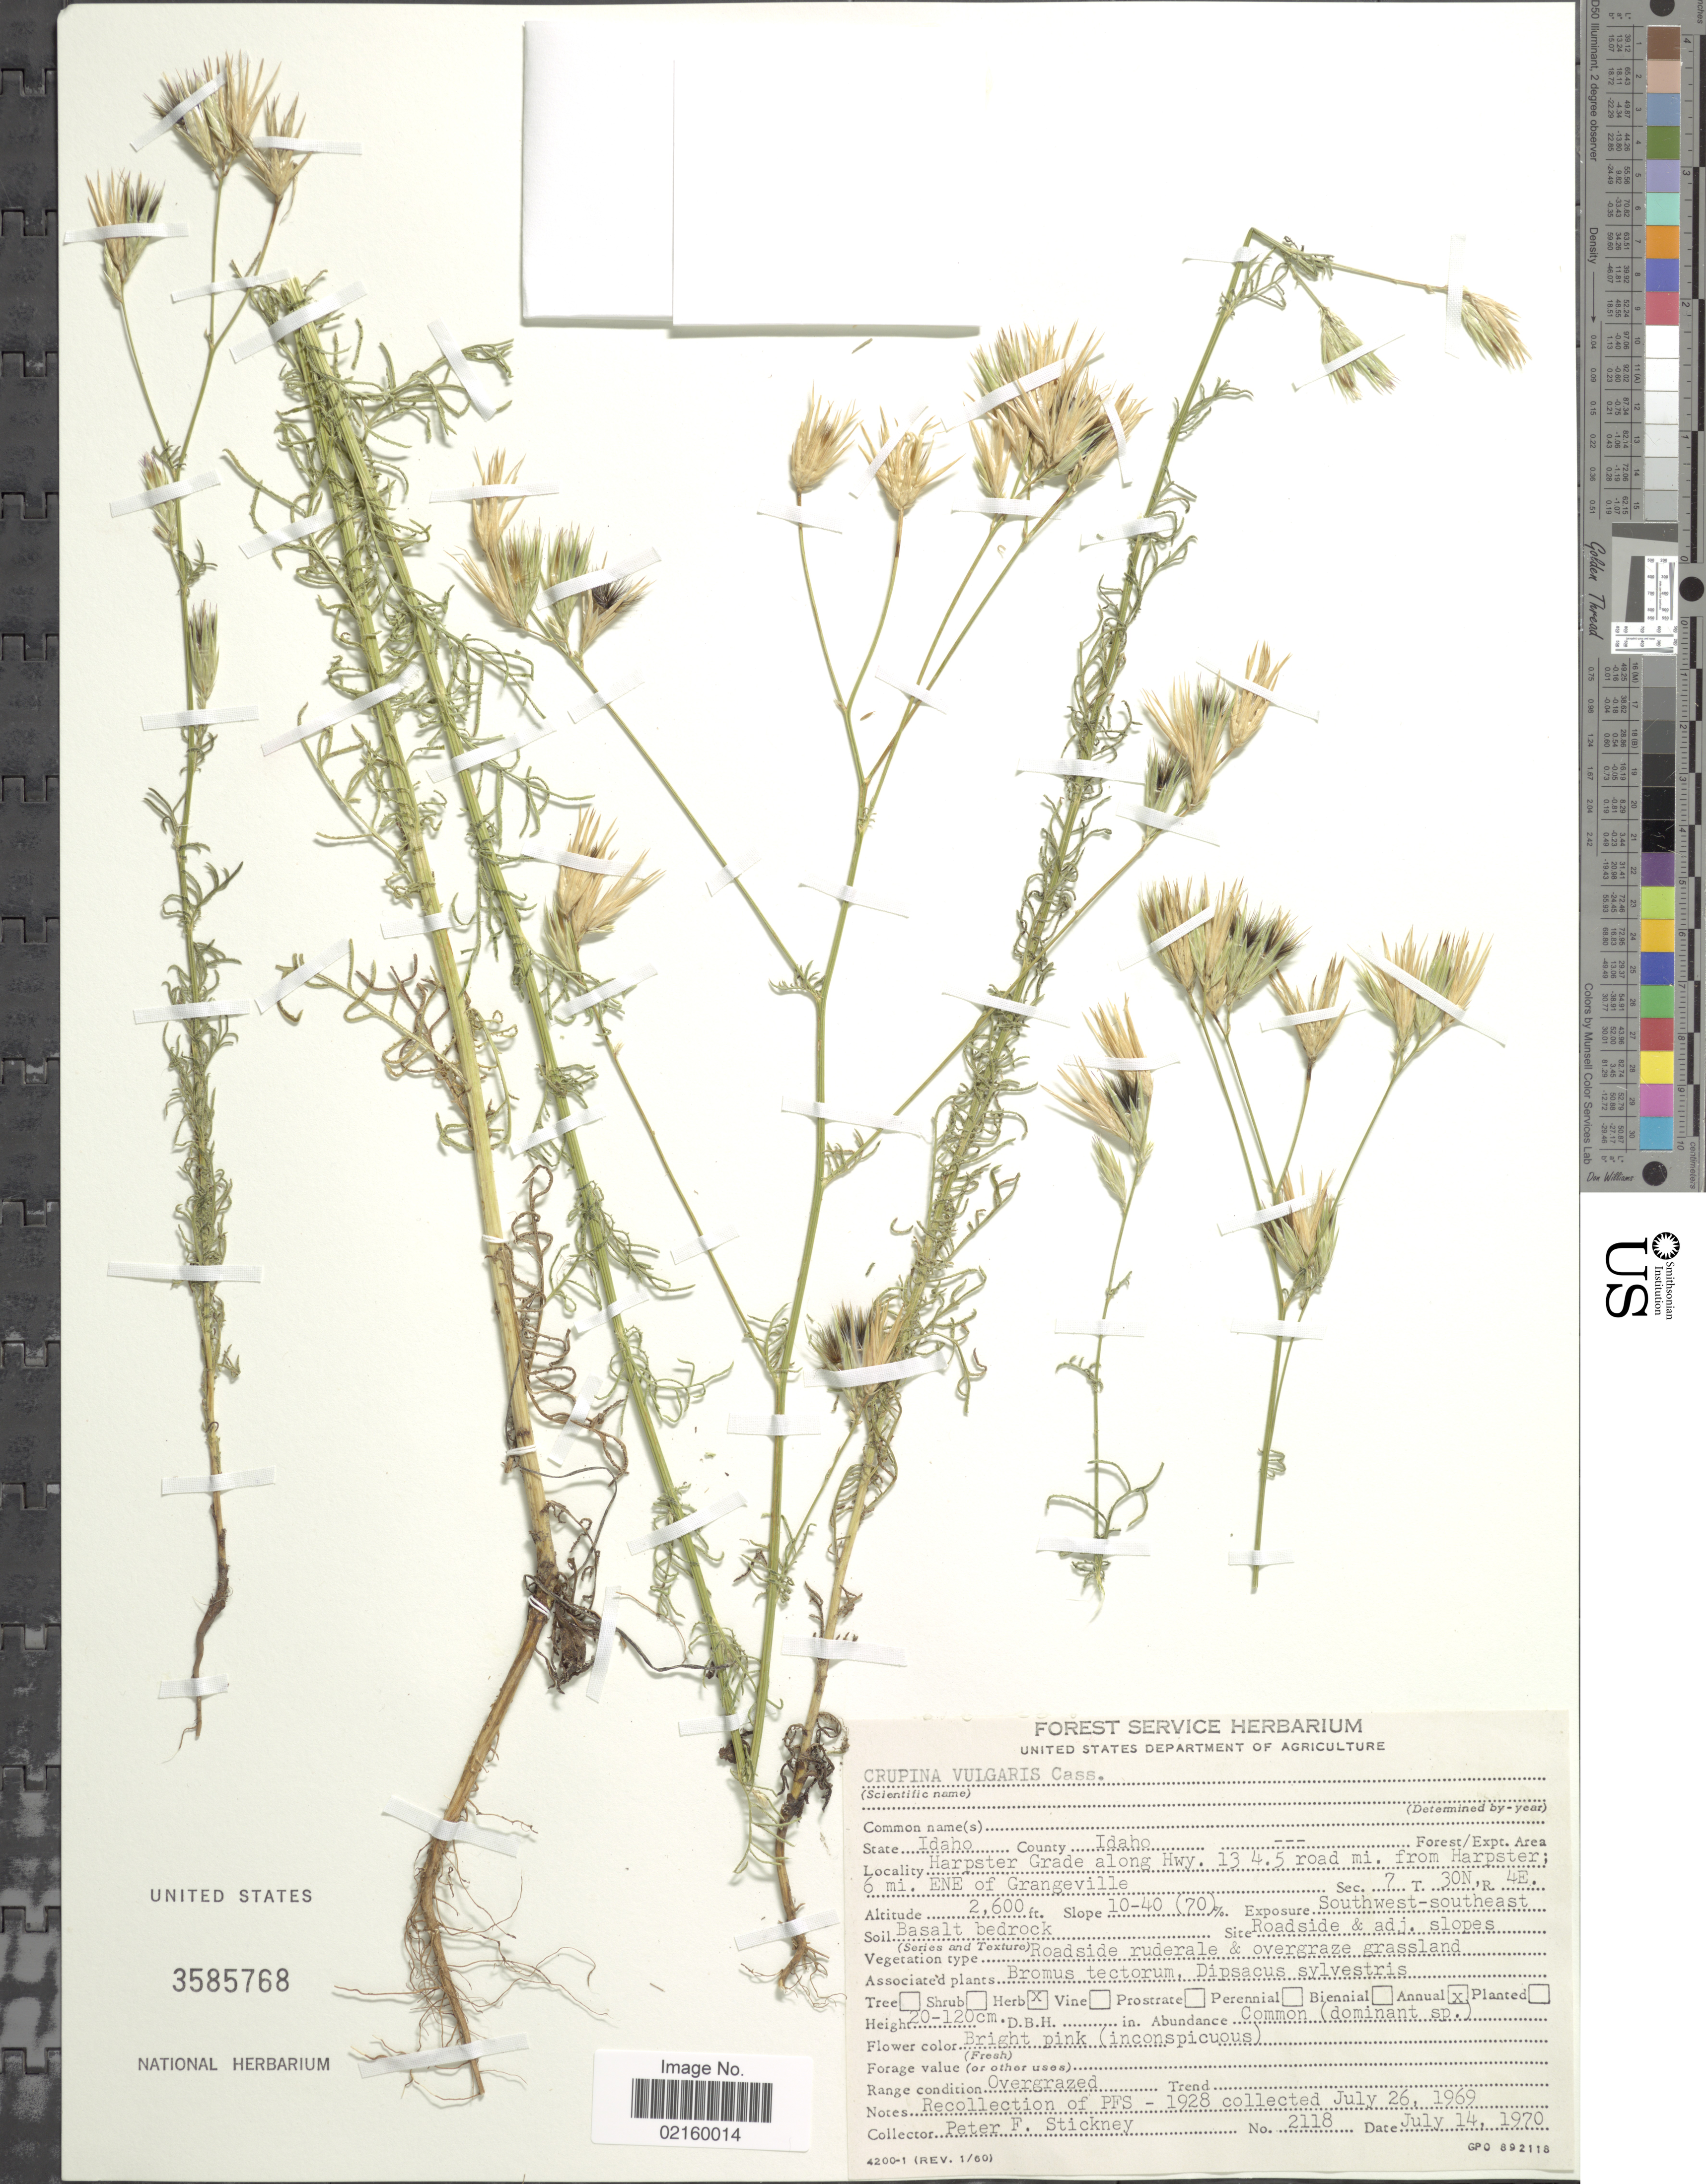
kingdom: Plantae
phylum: Tracheophyta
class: Magnoliopsida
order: Asterales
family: Asteraceae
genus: Crupina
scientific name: Crupina vulgaris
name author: Pers. ex Cass.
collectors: P. Stickney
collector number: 2118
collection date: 1970-07-14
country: United States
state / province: Idaho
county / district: Idaho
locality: Harpster Grade along Hwy. 134.5 road mi. from Harpster, 6 mi ENE of Grangeville, Sec 7, T30N, R4E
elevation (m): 792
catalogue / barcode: US 3585768